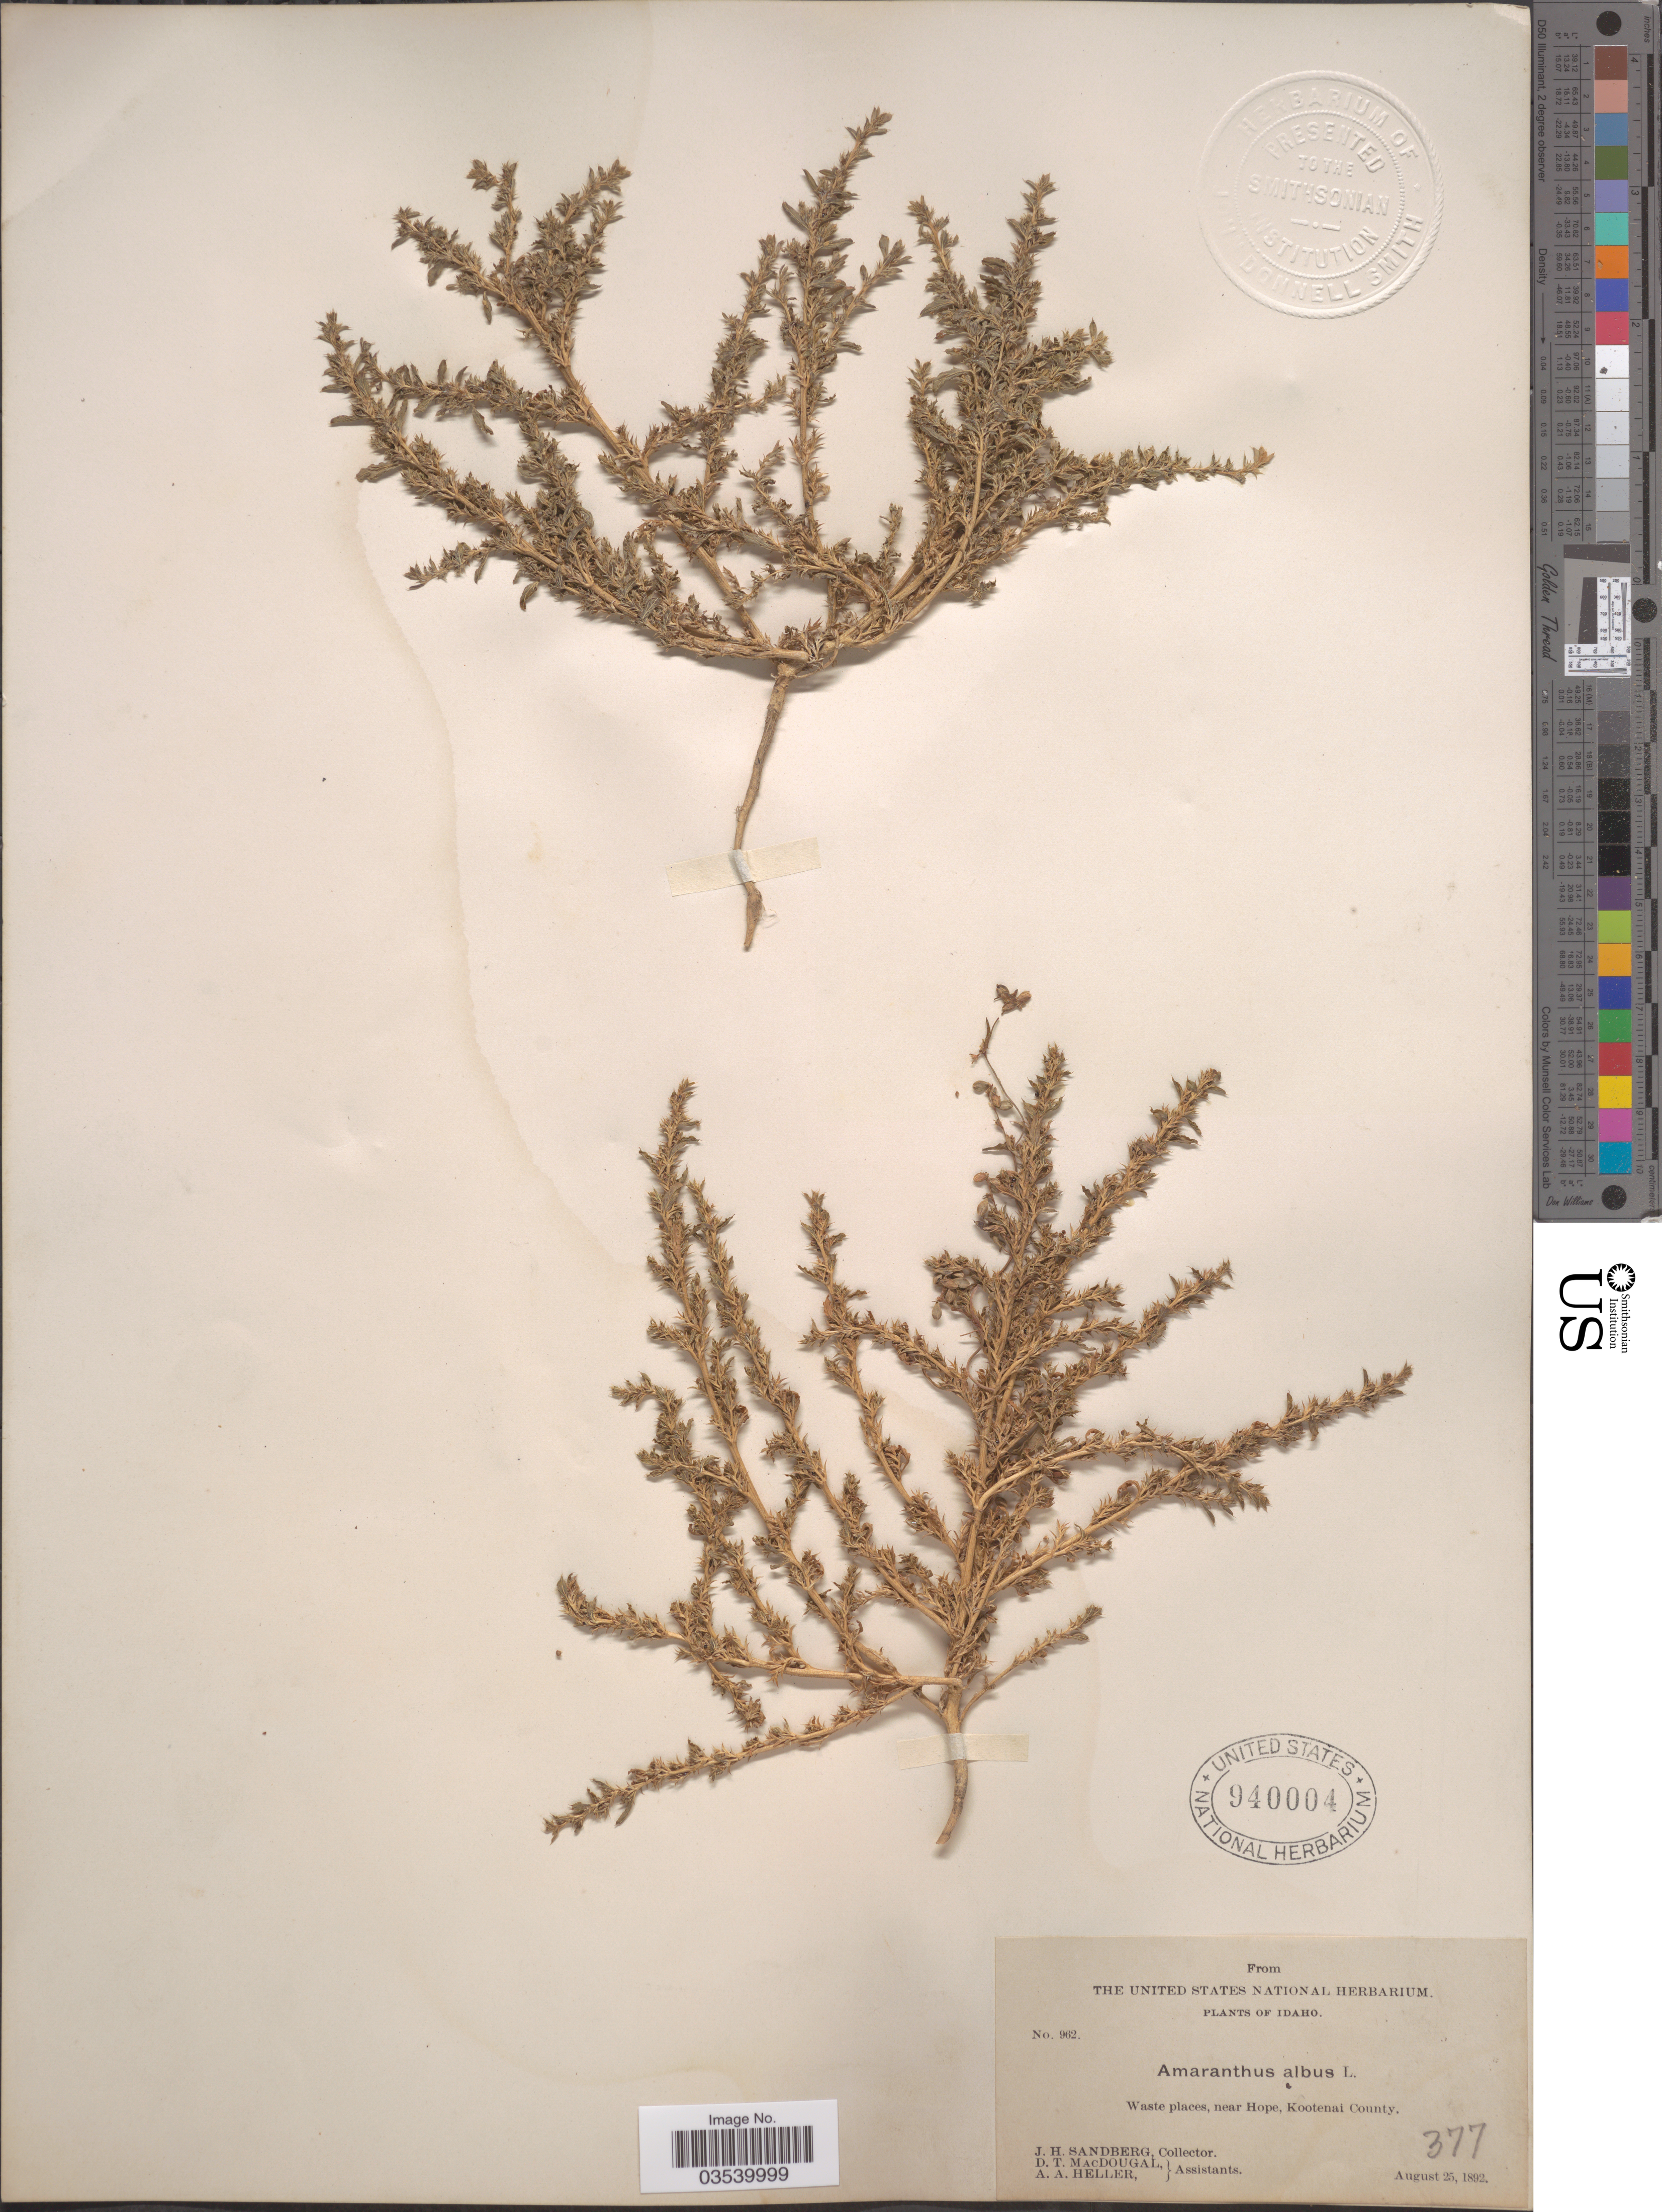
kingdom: Plantae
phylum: Tracheophyta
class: Magnoliopsida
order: Caryophyllales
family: Amaranthaceae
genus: Amaranthus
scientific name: Amaranthus albus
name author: L.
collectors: J. H. Sandberg, D. T. MacDougal & A. A. Heller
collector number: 962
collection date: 1892-08-25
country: United States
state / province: Idaho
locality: Waste places, near Hope, Kootenai County.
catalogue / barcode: US 940004